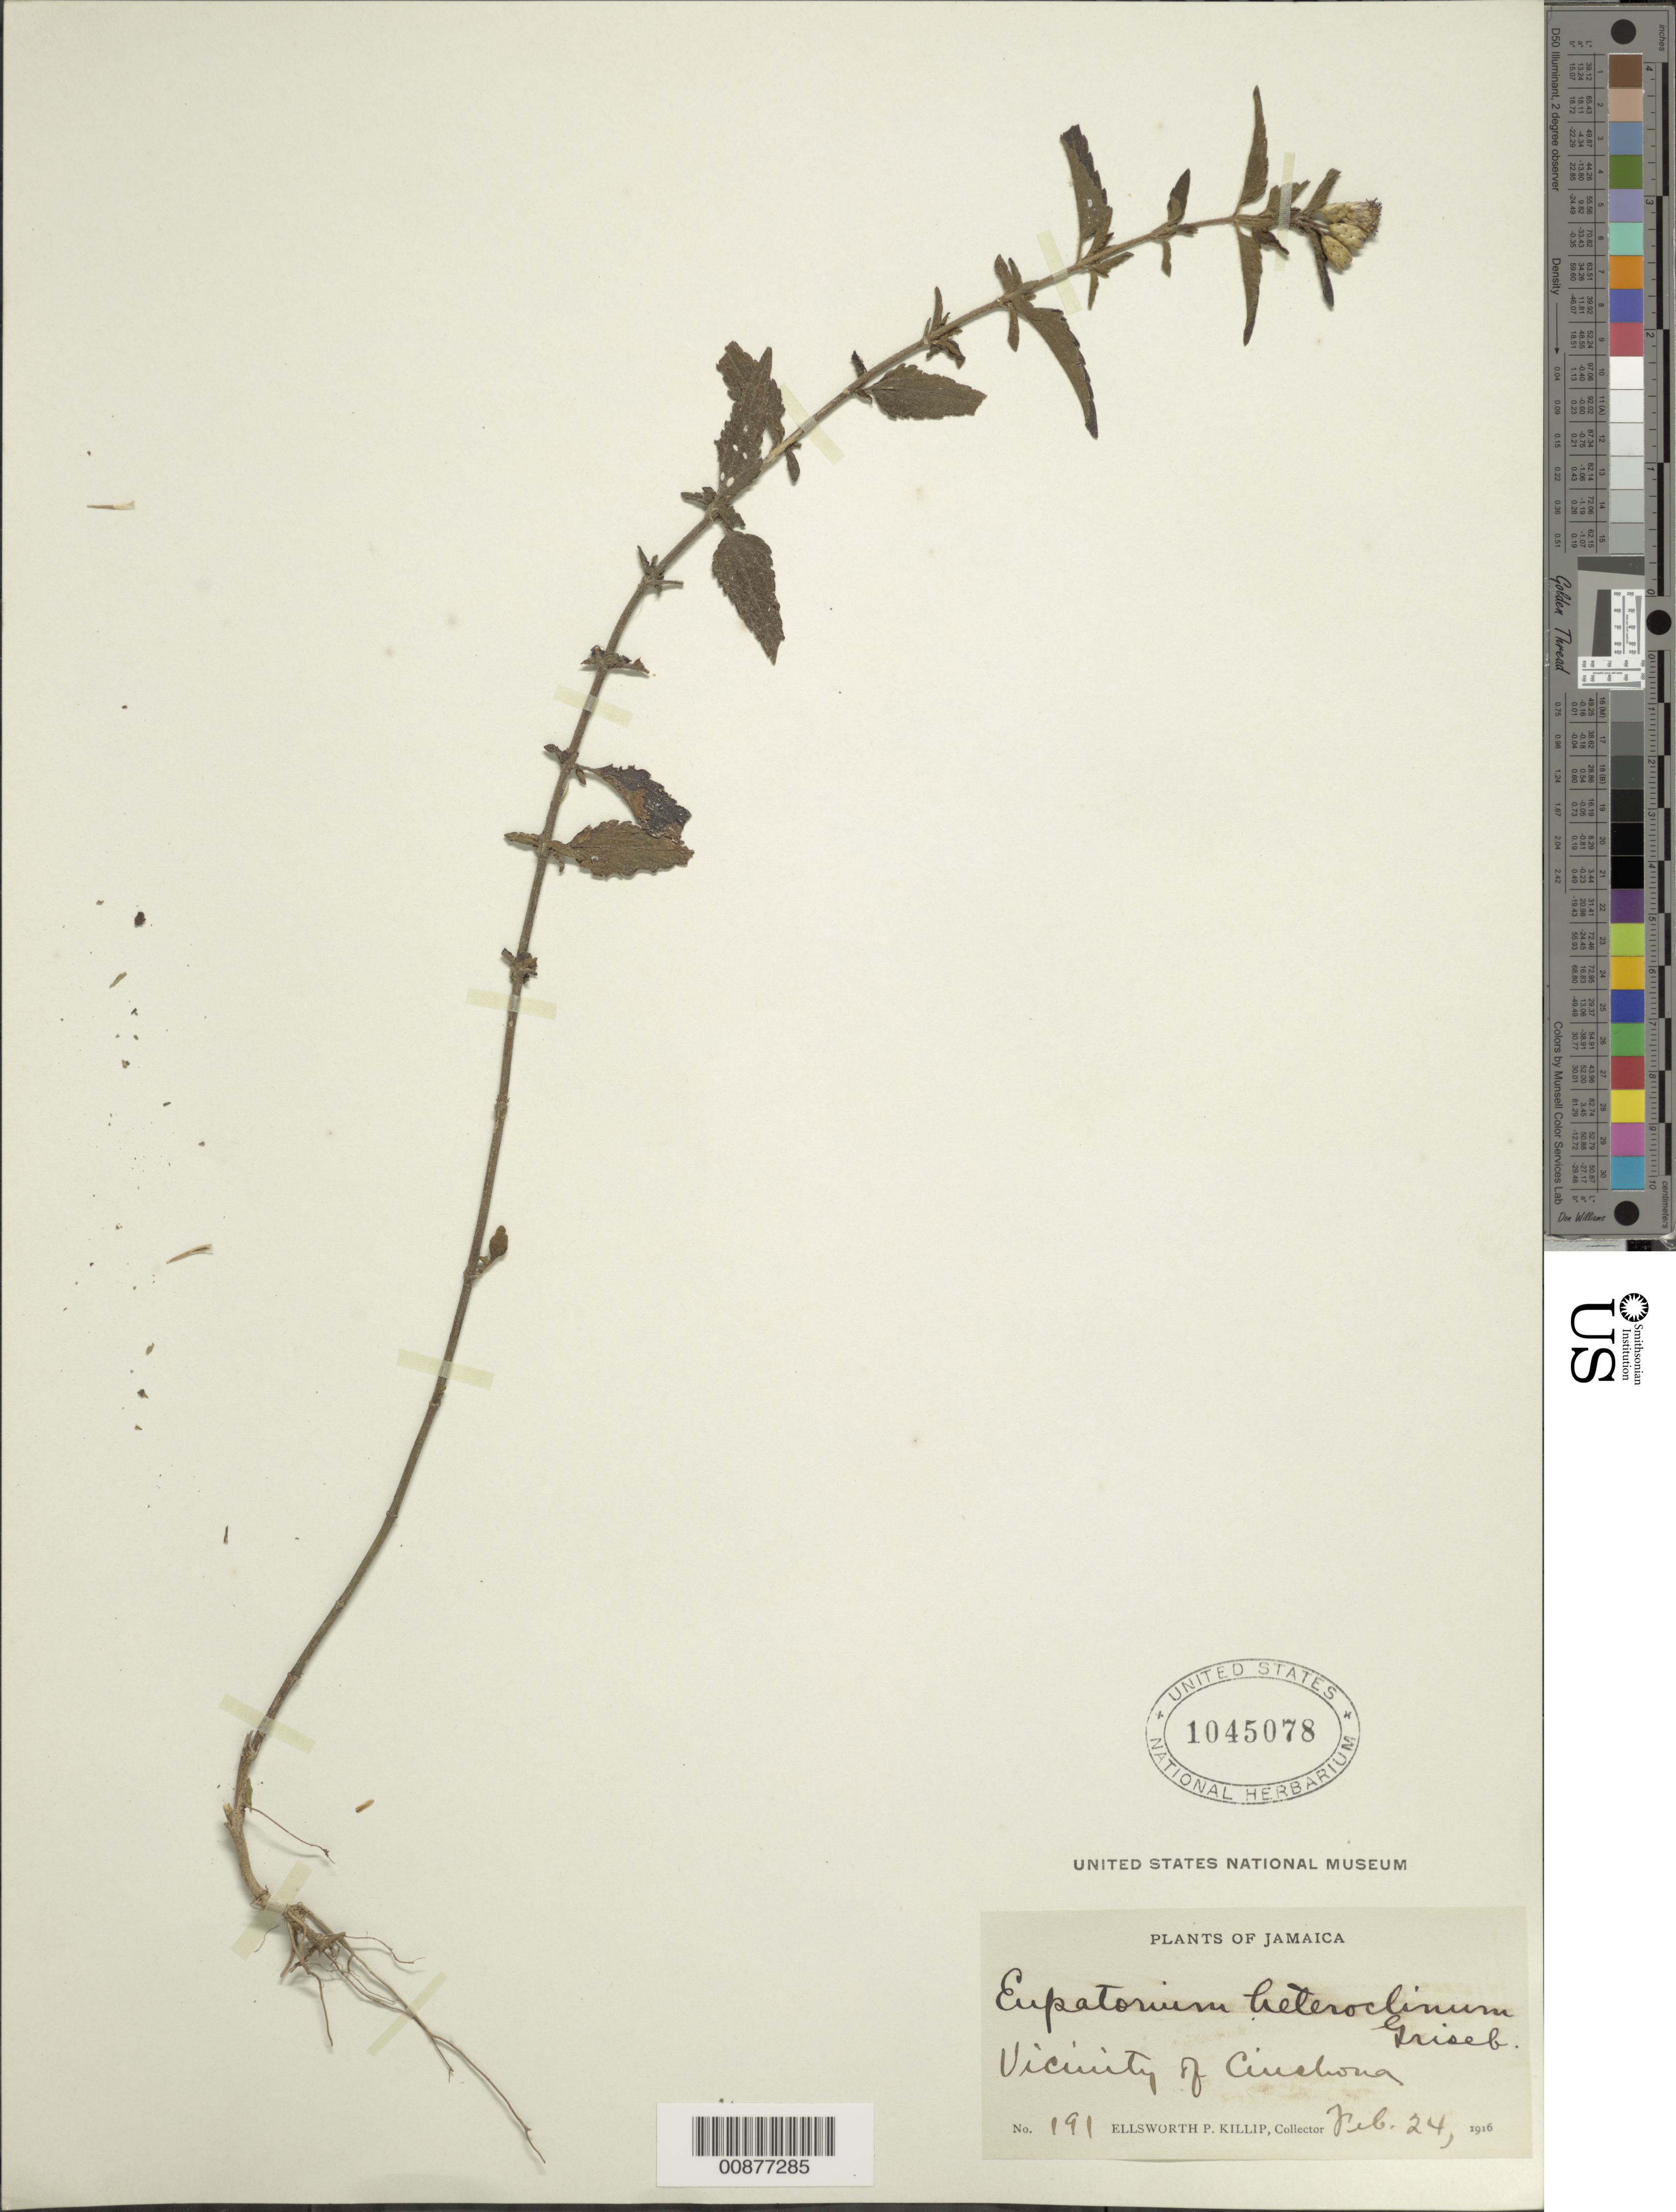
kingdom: Plantae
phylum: Tracheophyta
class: Magnoliopsida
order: Asterales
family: Asteraceae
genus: Chromolaena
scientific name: Chromolaena heteroclinia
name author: (Griseb.) R.M. King & H. Rob.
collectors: E. P. Killip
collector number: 191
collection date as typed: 24 Feb 1916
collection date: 1916-02-24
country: Jamaica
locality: Vicinity of Cinchona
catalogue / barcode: US 1045078